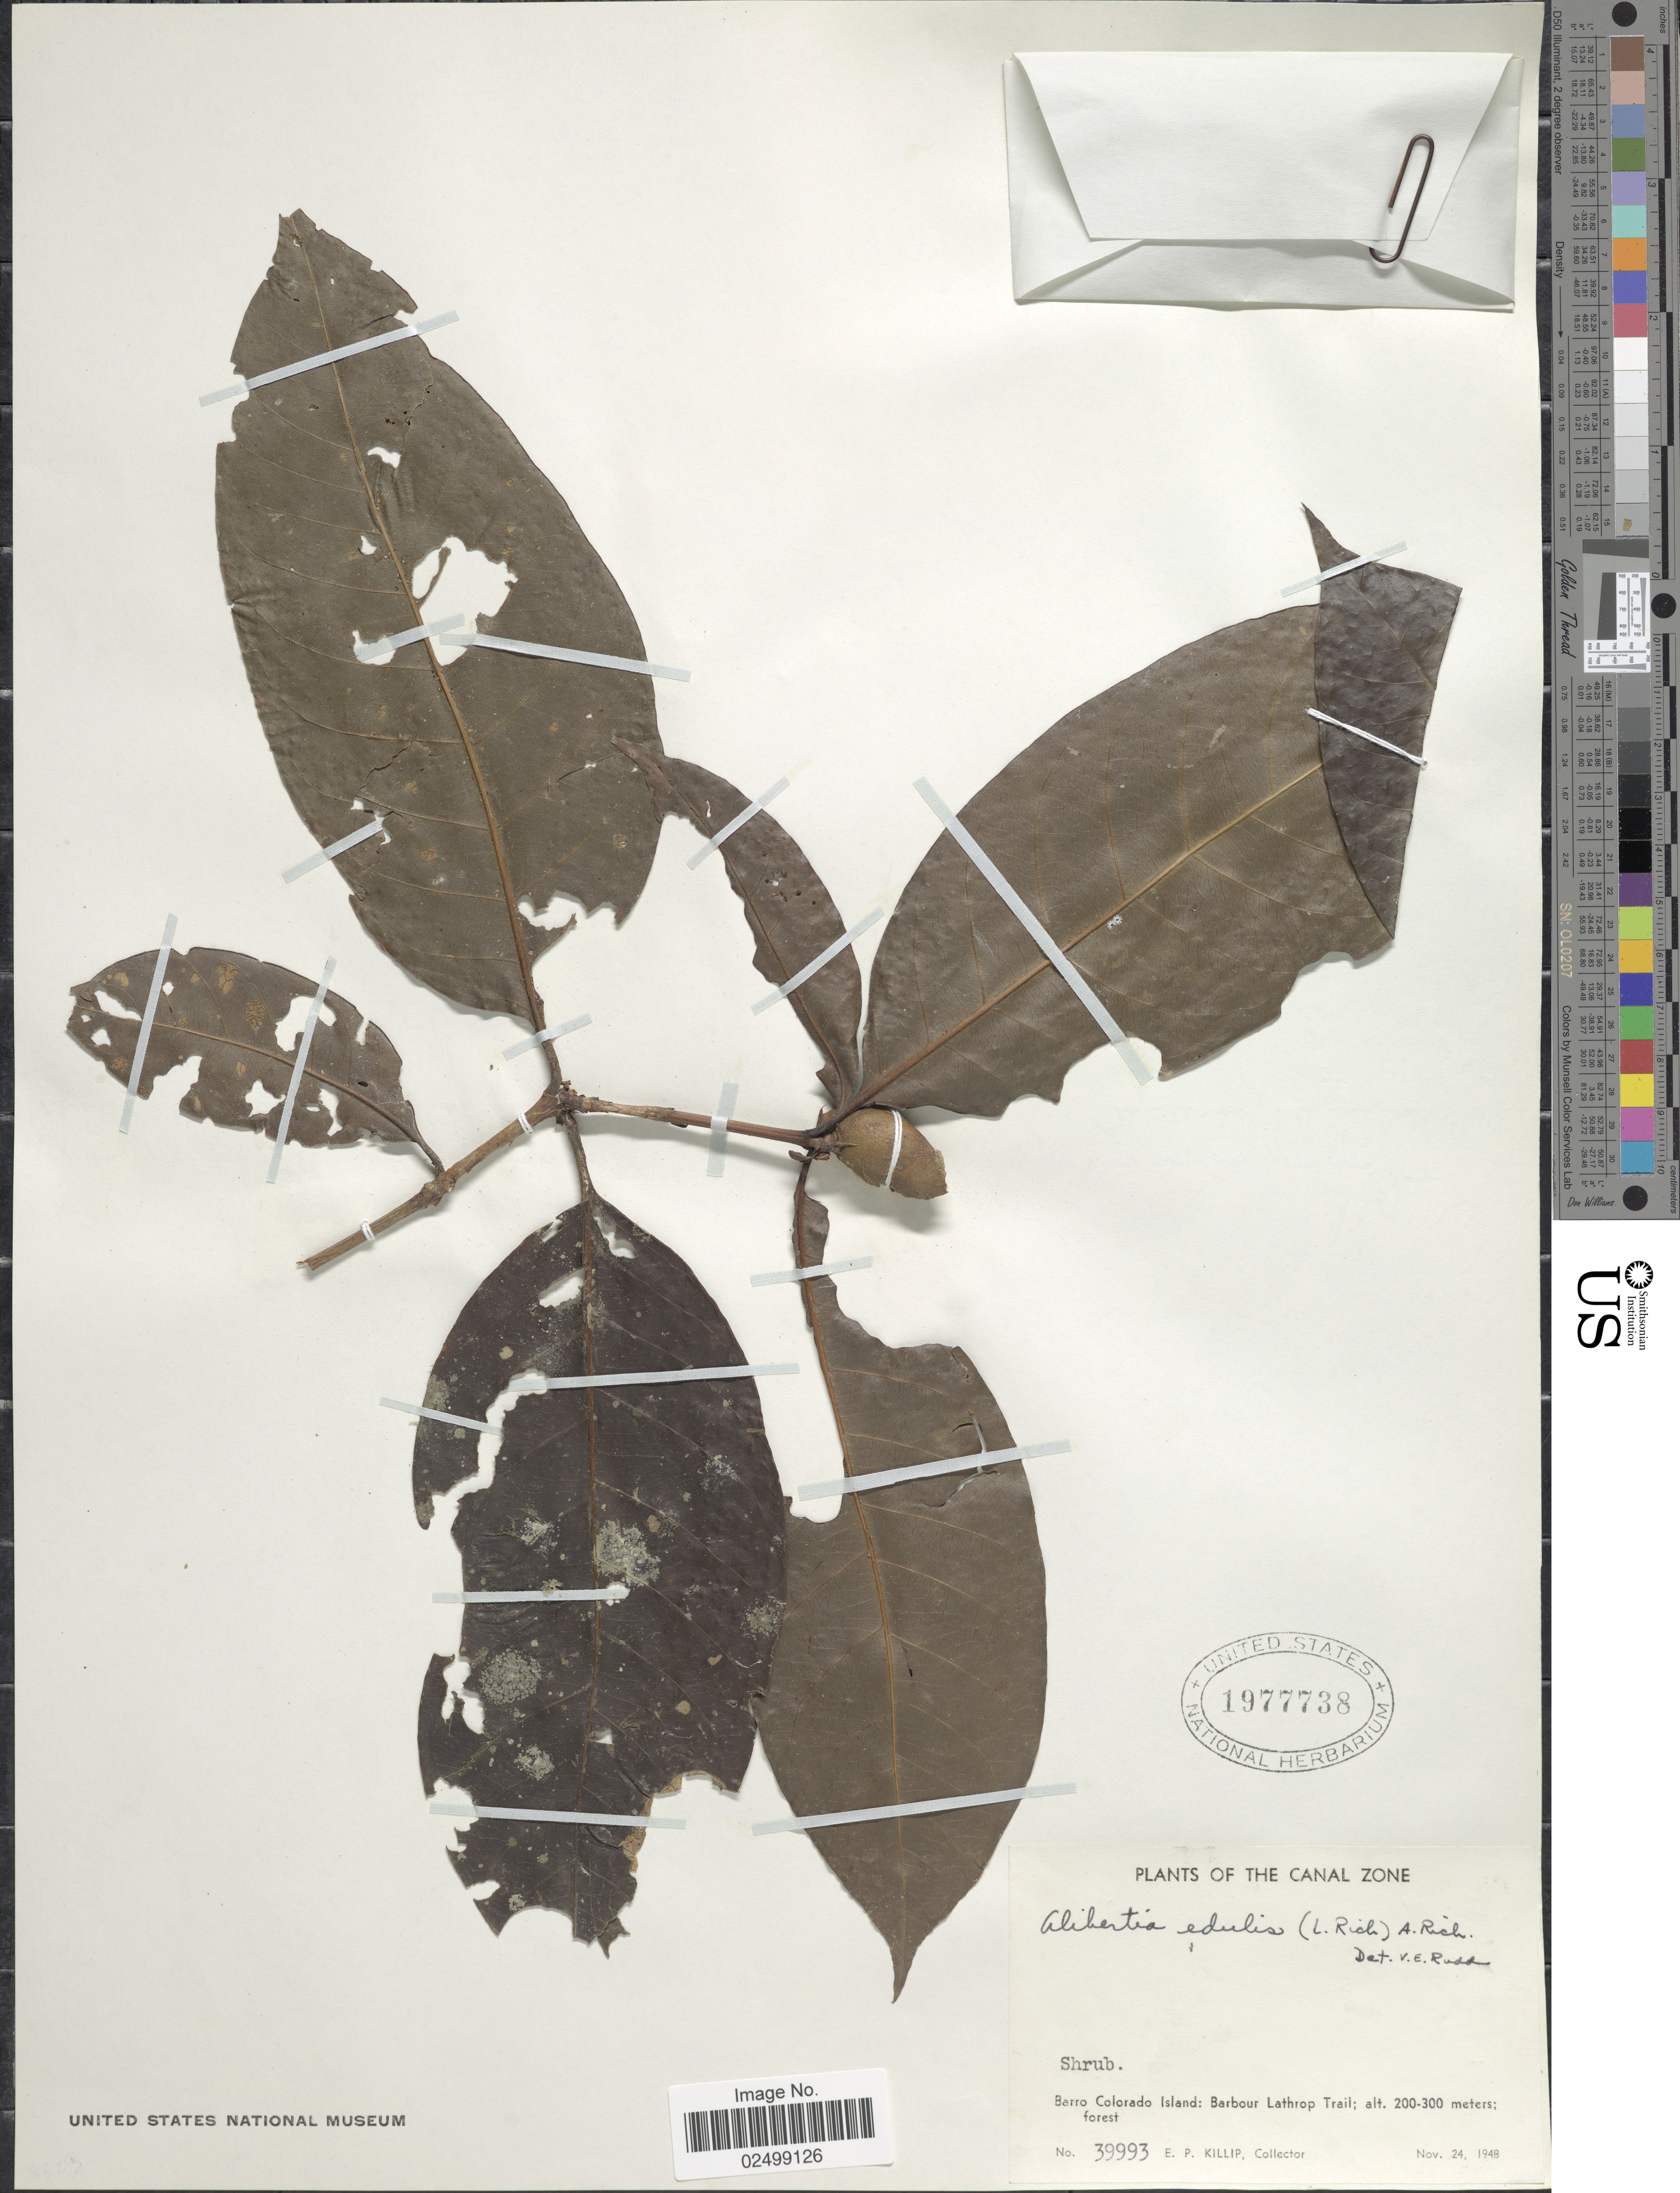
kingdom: Plantae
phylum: Tracheophyta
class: Magnoliopsida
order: Gentianales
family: Rubiaceae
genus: Alibertia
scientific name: Alibertia edulis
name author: (Rich.) A. Rich. ex DC.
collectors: E. P. Killip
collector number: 39993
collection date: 1948-11-24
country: Panama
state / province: Panamá Oeste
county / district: Canal Zone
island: Barro Colorado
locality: Canal Zone. Barro Colorado Island: Barbour Lathrop Trail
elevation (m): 200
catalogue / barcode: US 1977738